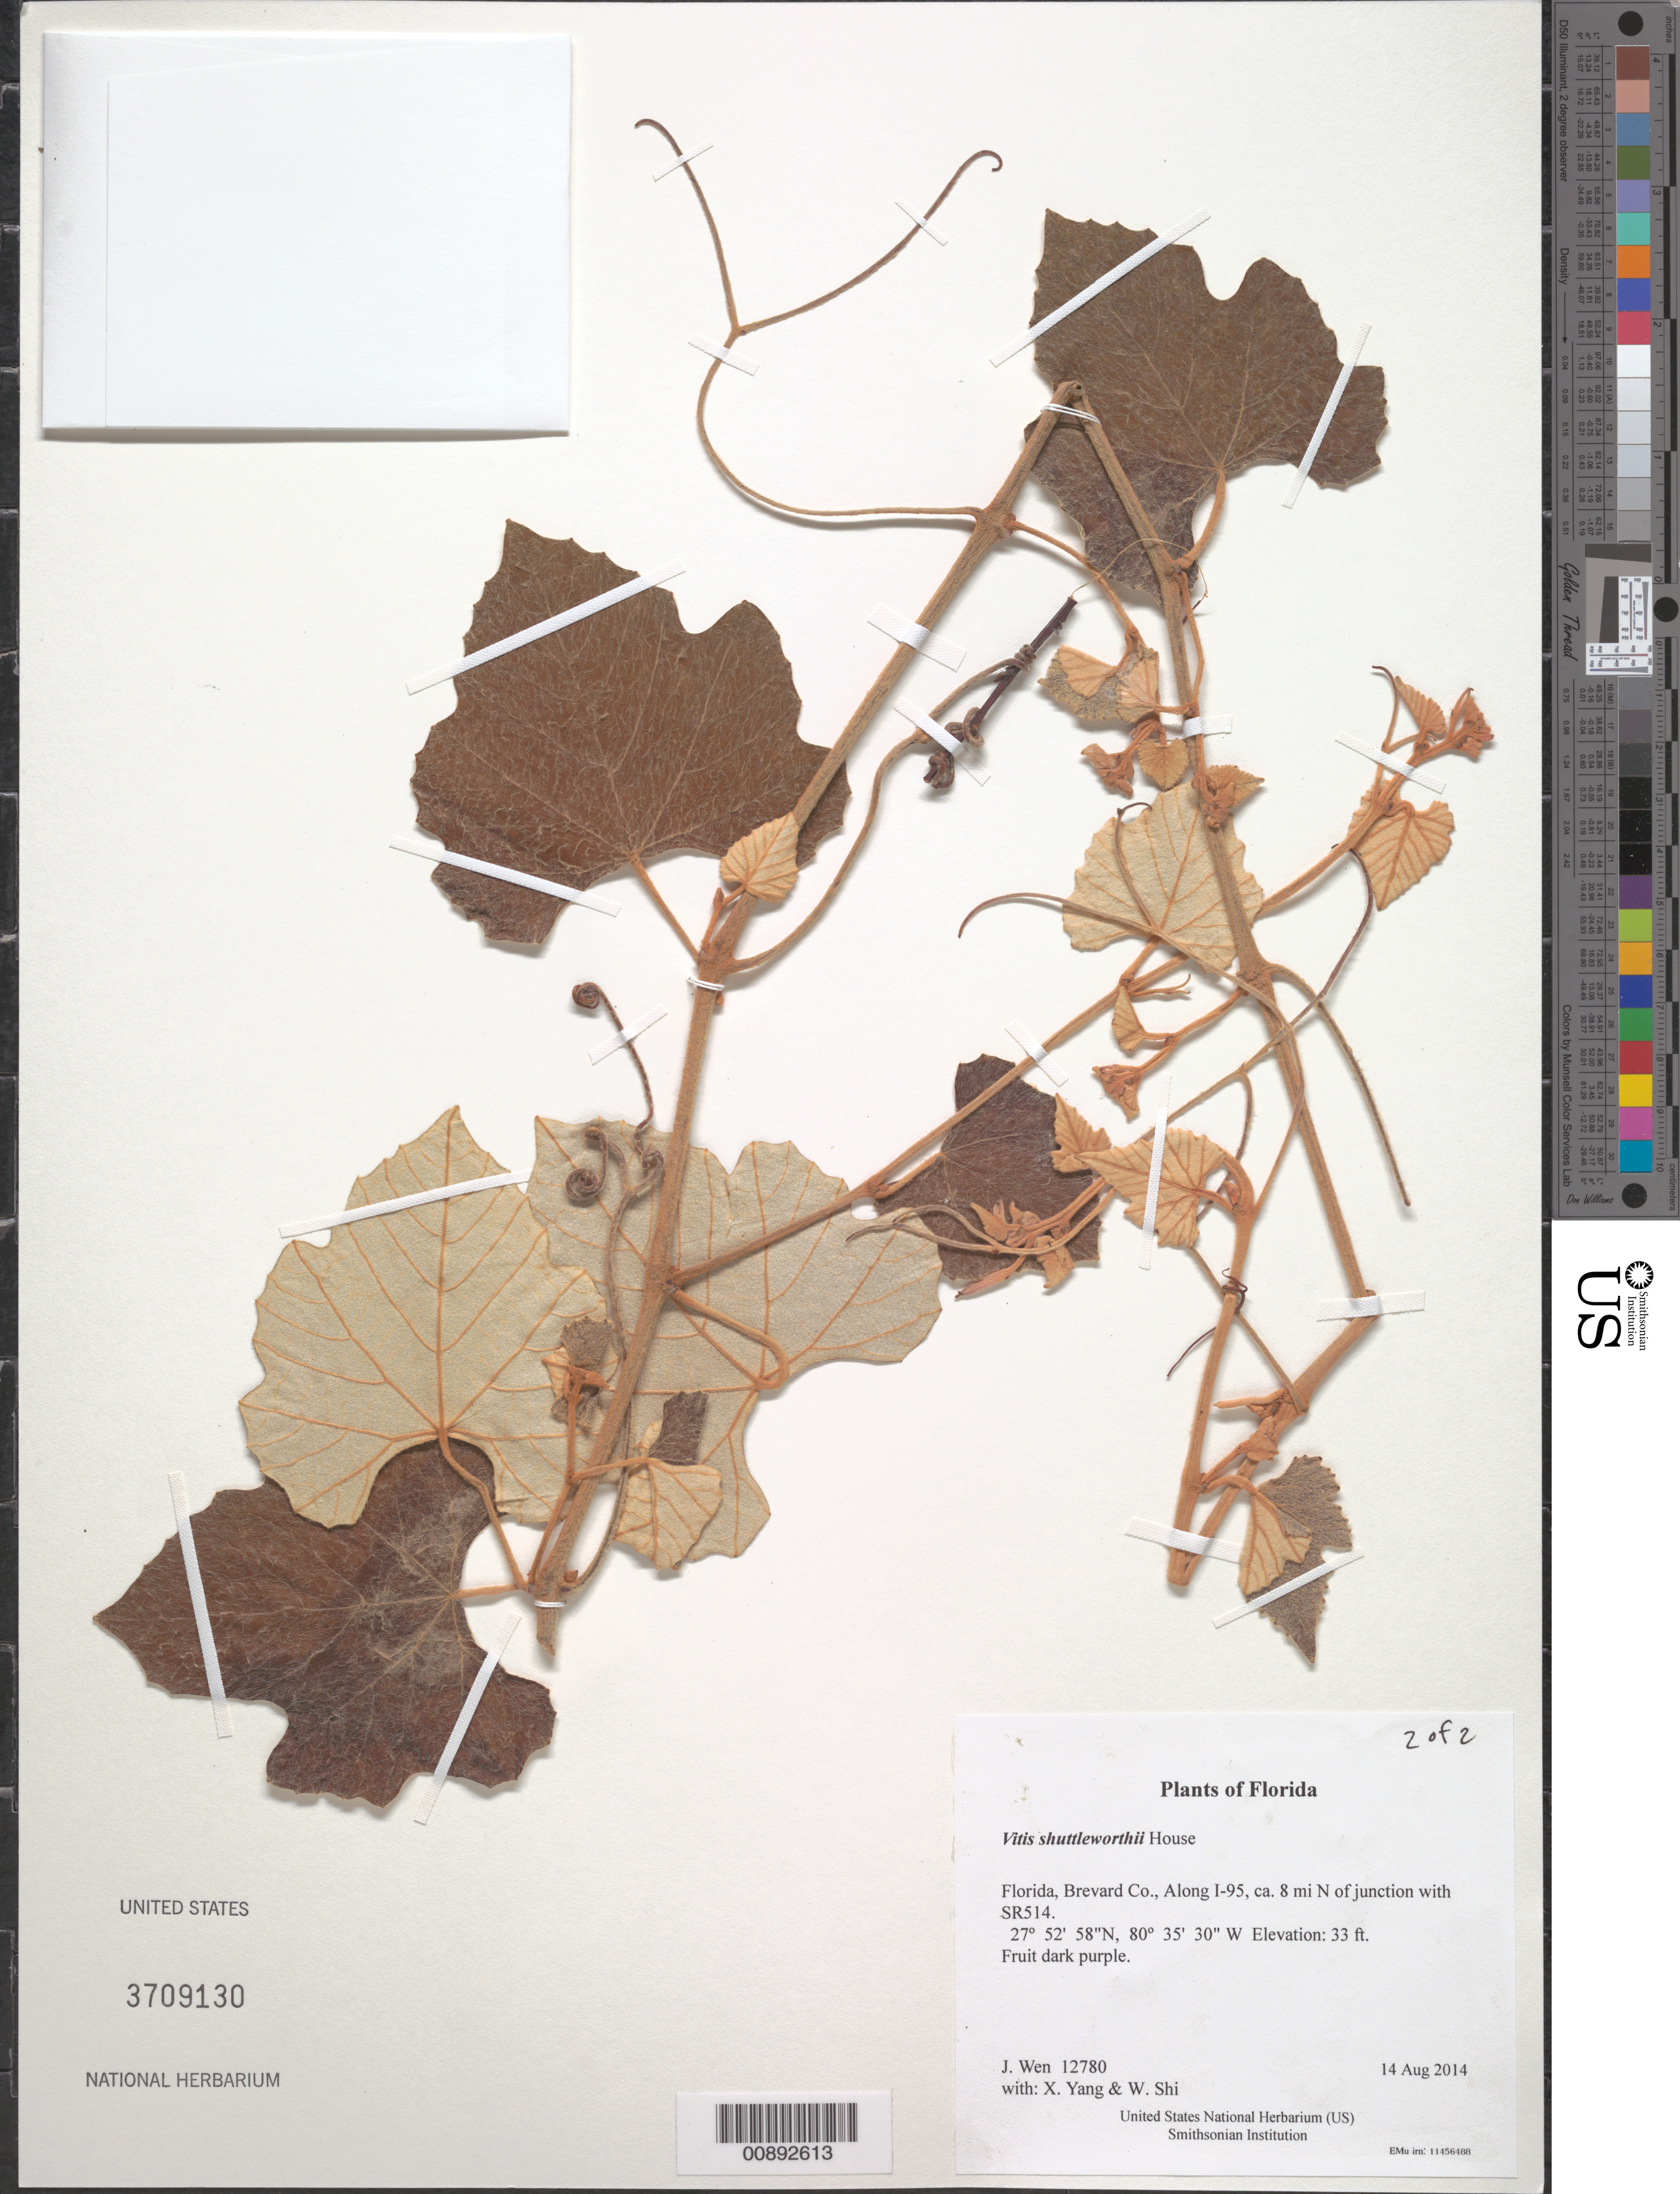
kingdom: Plantae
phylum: Tracheophyta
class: Magnoliopsida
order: Vitales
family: Vitaceae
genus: Vitis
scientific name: Vitis shuttleworthii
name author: House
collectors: J. Wen, X. Yang & W. Shi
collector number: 12780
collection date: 2014-08-14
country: United States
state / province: Florida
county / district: Brevard Co.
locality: Along I-95, ca. 8 mi N of junction with SR514.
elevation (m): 10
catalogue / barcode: US 3709130